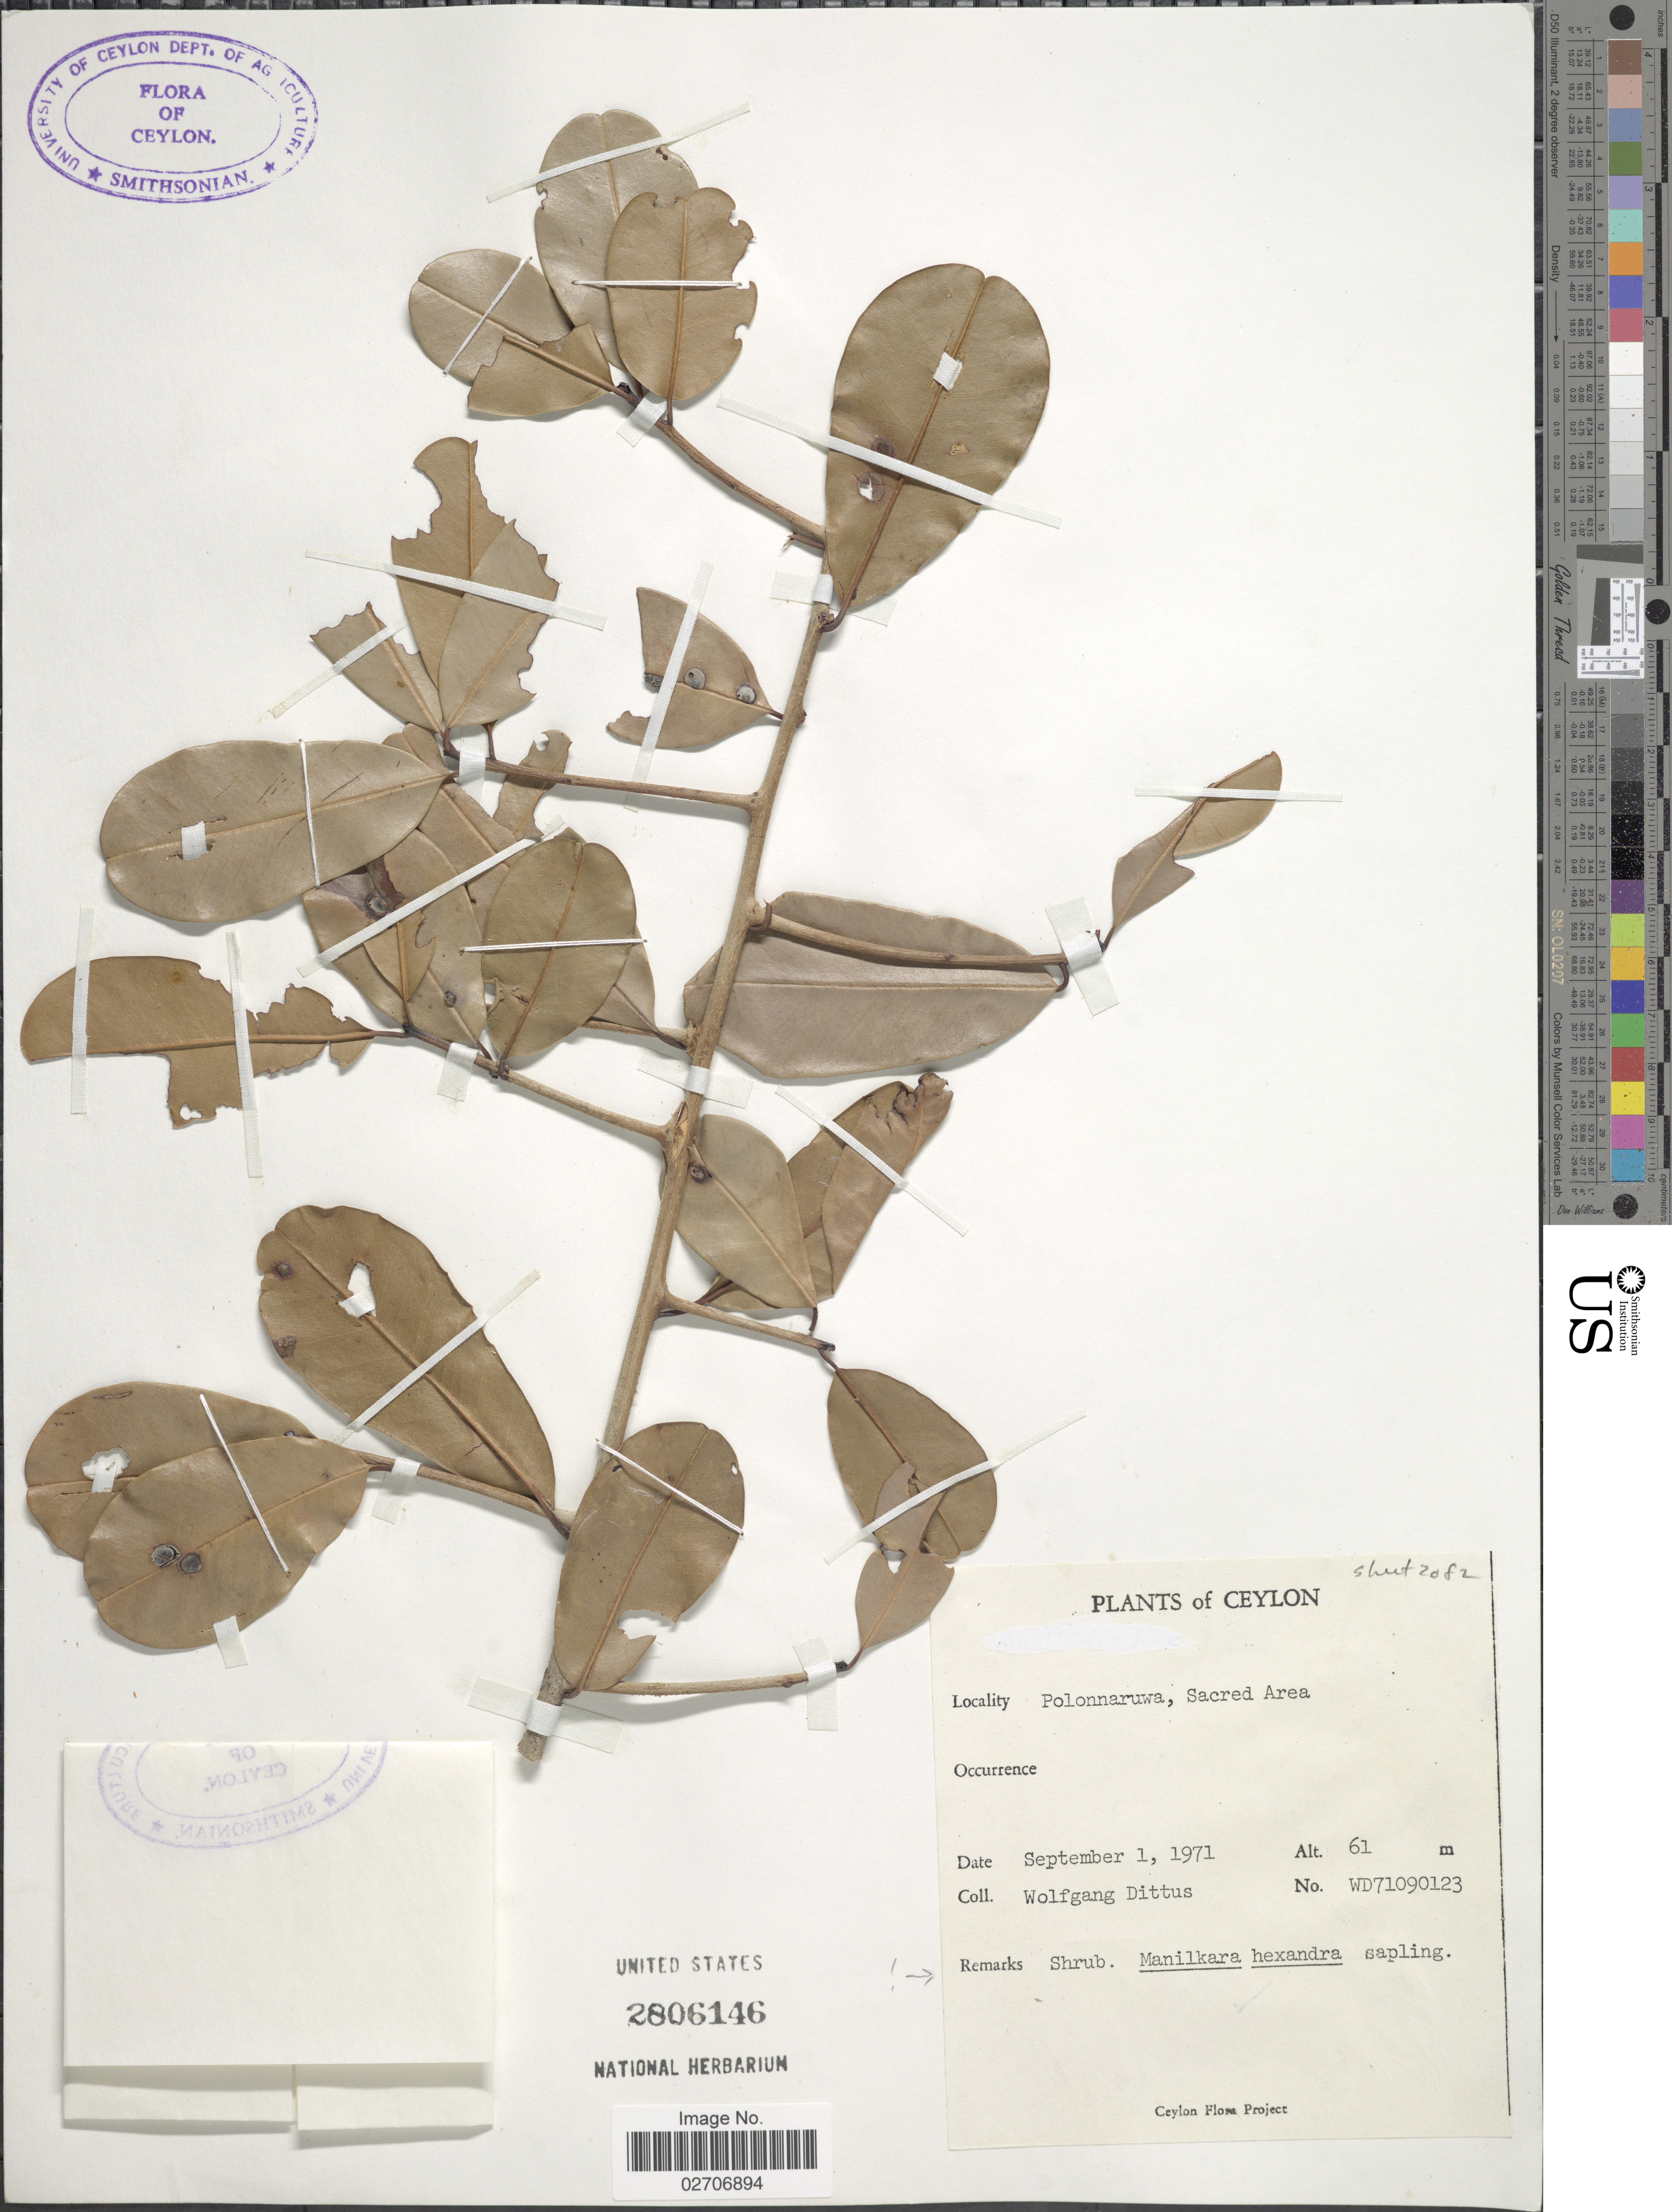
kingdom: Plantae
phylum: Tracheophyta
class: Magnoliopsida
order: Ericales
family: Sapotaceae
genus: Manilkara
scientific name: Manilkara hexandra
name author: (Roxb.) Dubard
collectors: W. Dittus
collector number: WD71090123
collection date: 1971-09-01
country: Sri Lanka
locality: Ceylon, Polonnaruwa, Sacred Area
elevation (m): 61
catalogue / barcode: US 2806146